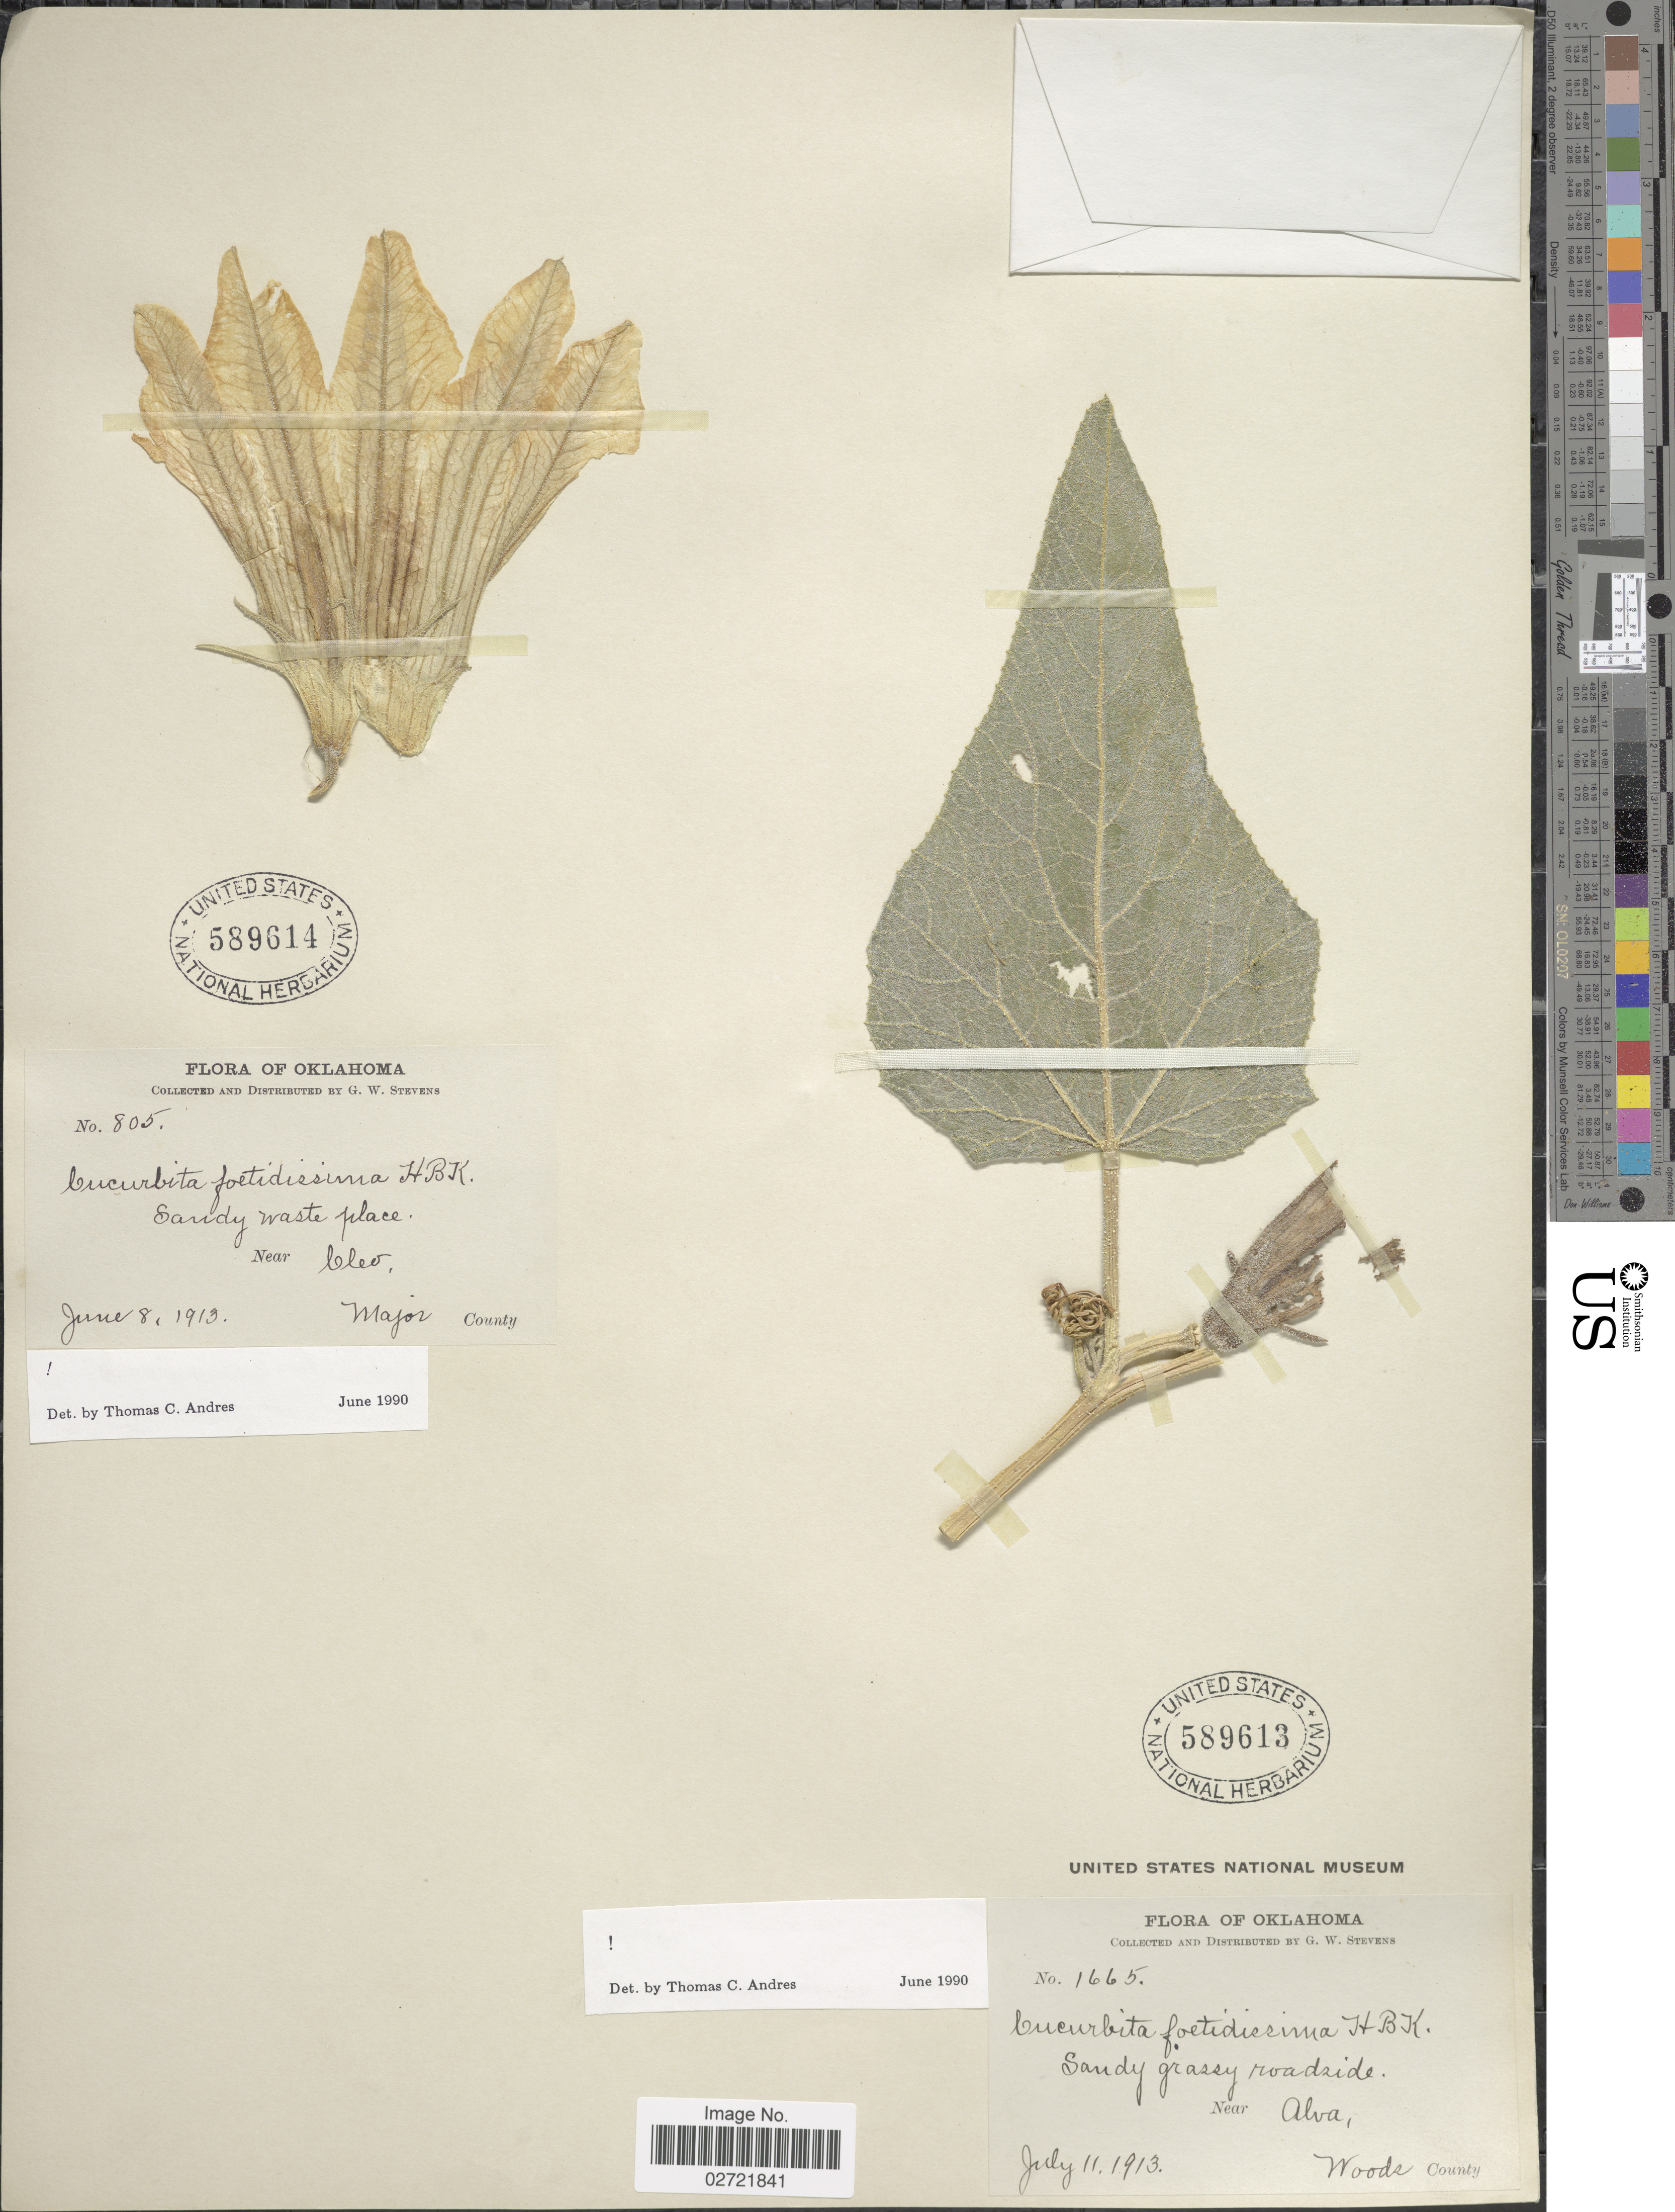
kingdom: Plantae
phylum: Tracheophyta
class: Magnoliopsida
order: Cucurbitales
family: Cucurbitaceae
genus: Cucurbita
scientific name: Cucurbita foetidissima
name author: Kunth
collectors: G. W. Stevens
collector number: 1665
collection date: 1913-07-11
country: United States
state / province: Oklahoma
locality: Sandy grassy roadside, Near Alva, Woods County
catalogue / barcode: US 589613